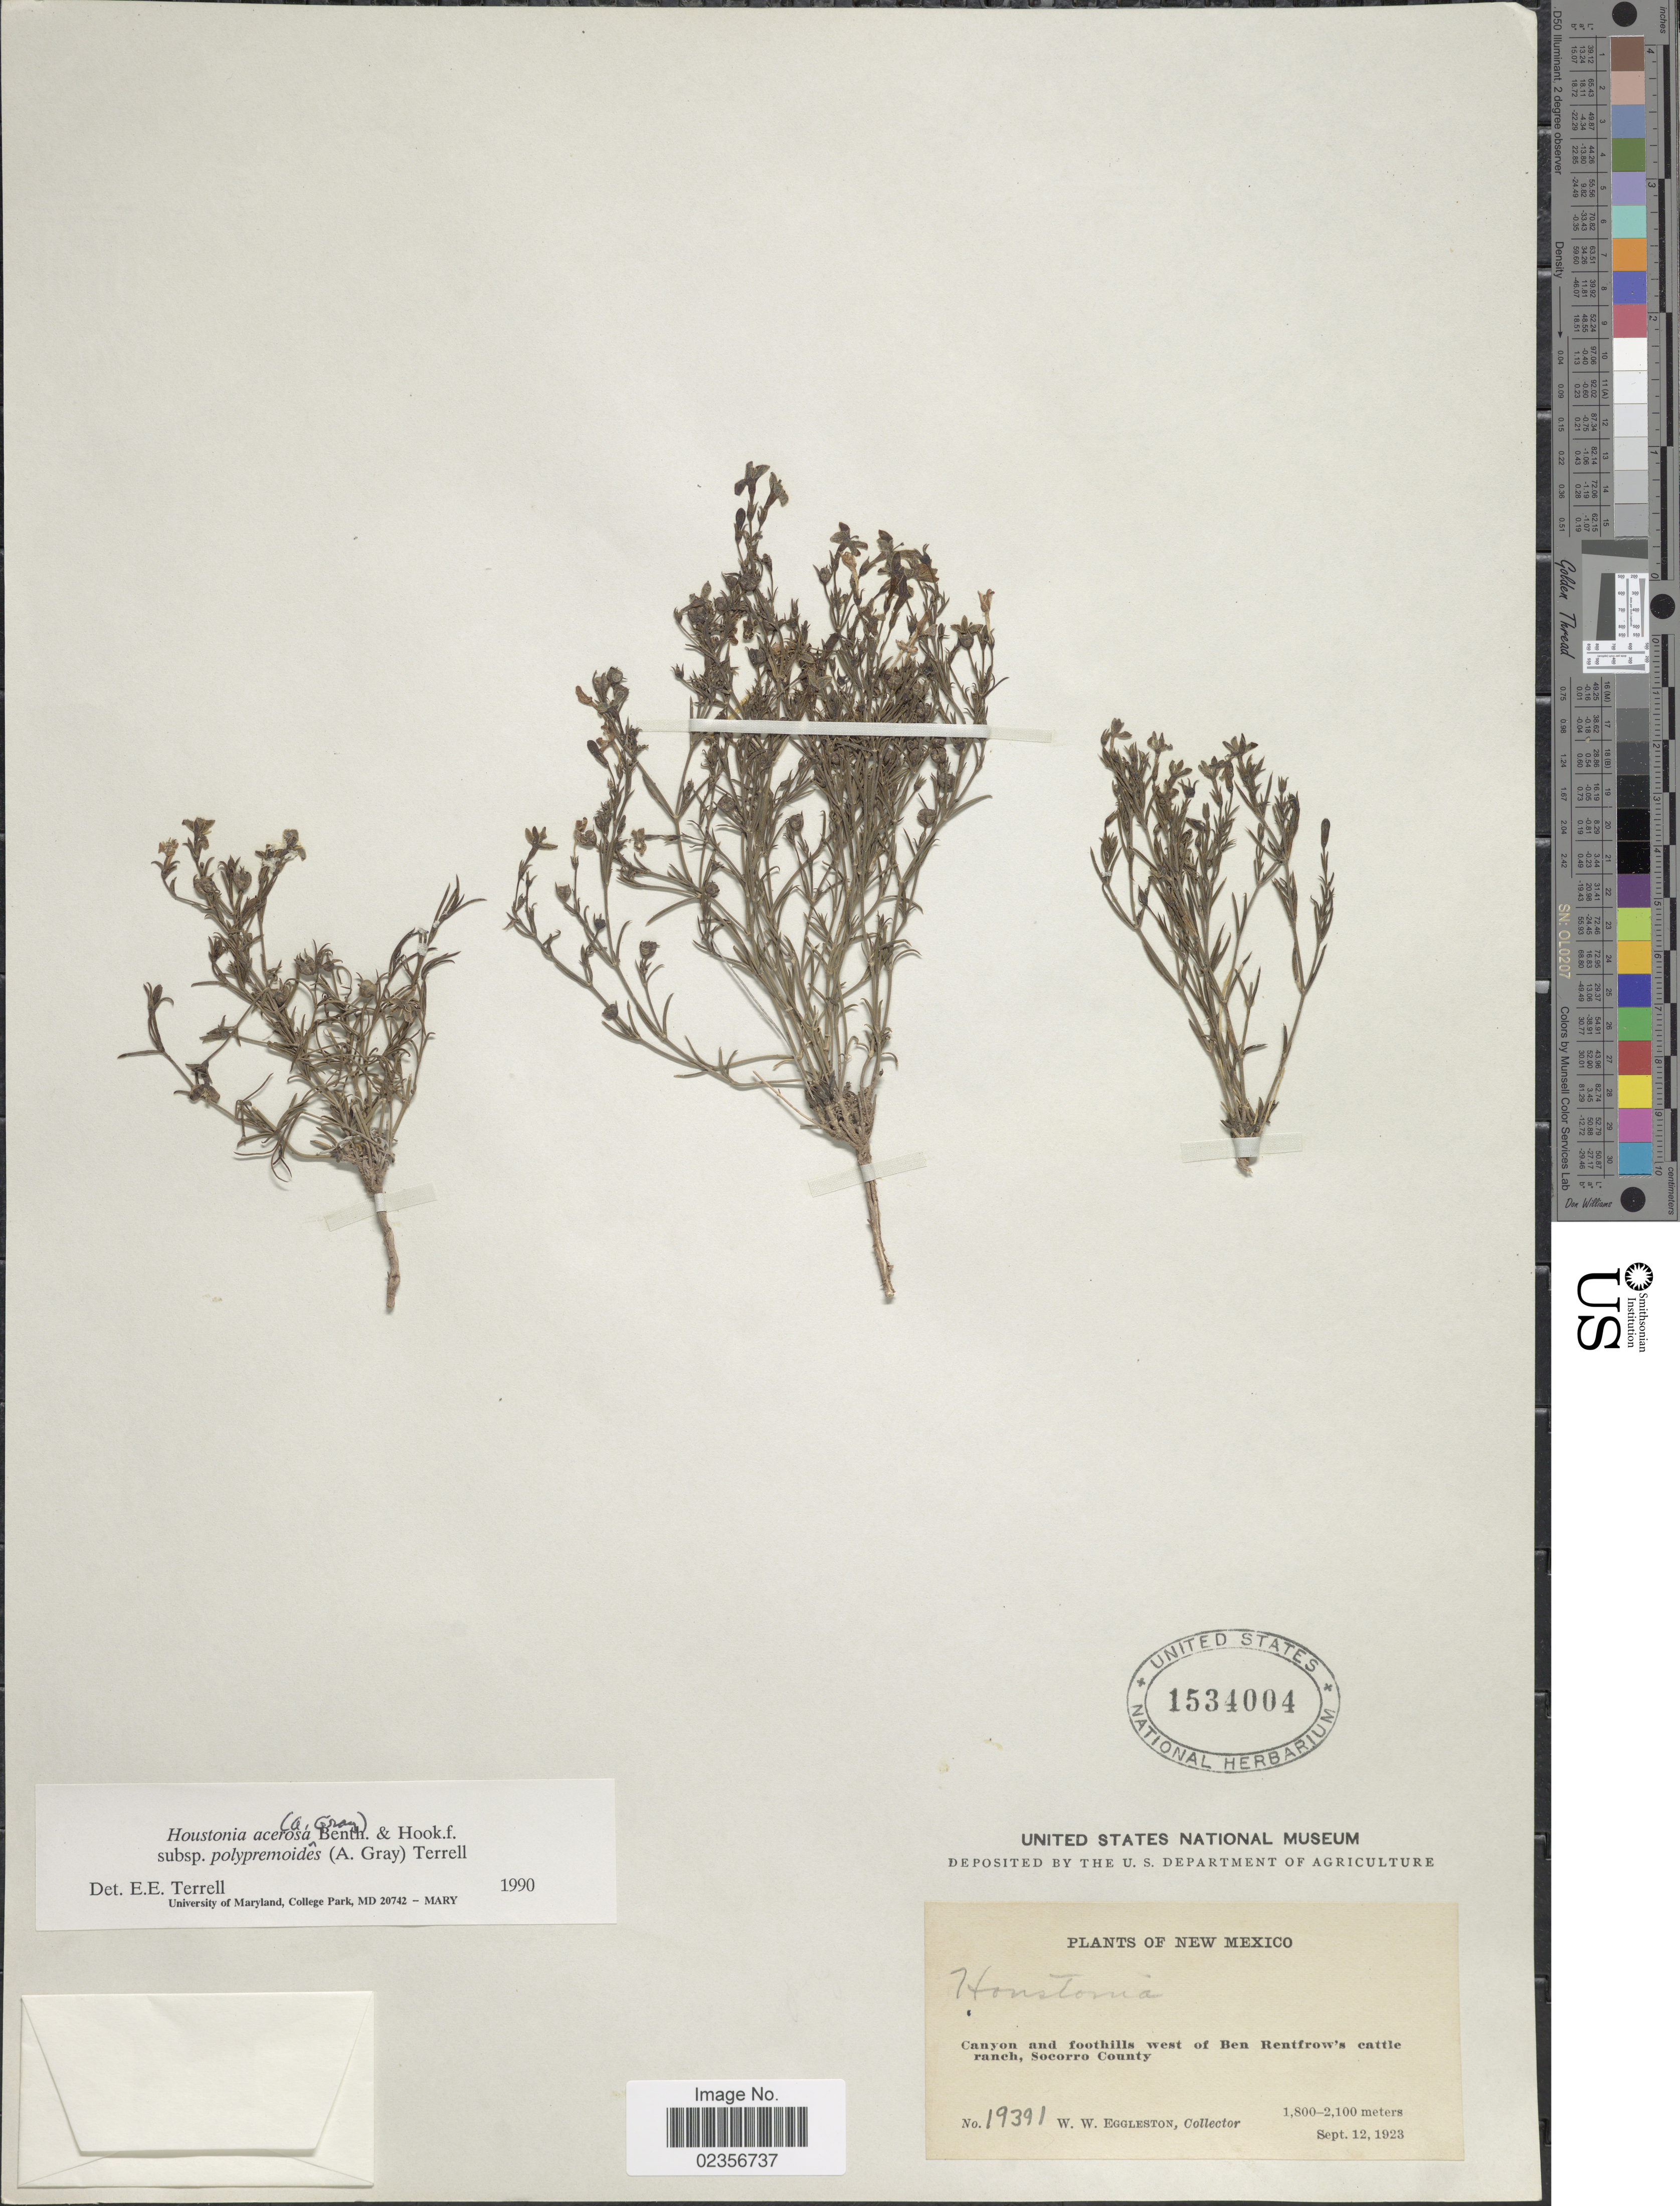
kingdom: Plantae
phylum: Tracheophyta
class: Magnoliopsida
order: Gentianales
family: Rubiaceae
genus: Houstonia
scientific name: Houstonia acerosa var. polypremoides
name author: (A. Gray) Terrell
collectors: W. W. Eggleston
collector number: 19391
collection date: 1923-09-12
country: United States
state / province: New Mexico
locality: Canyon and foothills west of Ben Rentfrow's cattle ranch, Socorro County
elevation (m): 1800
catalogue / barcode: US 1534004